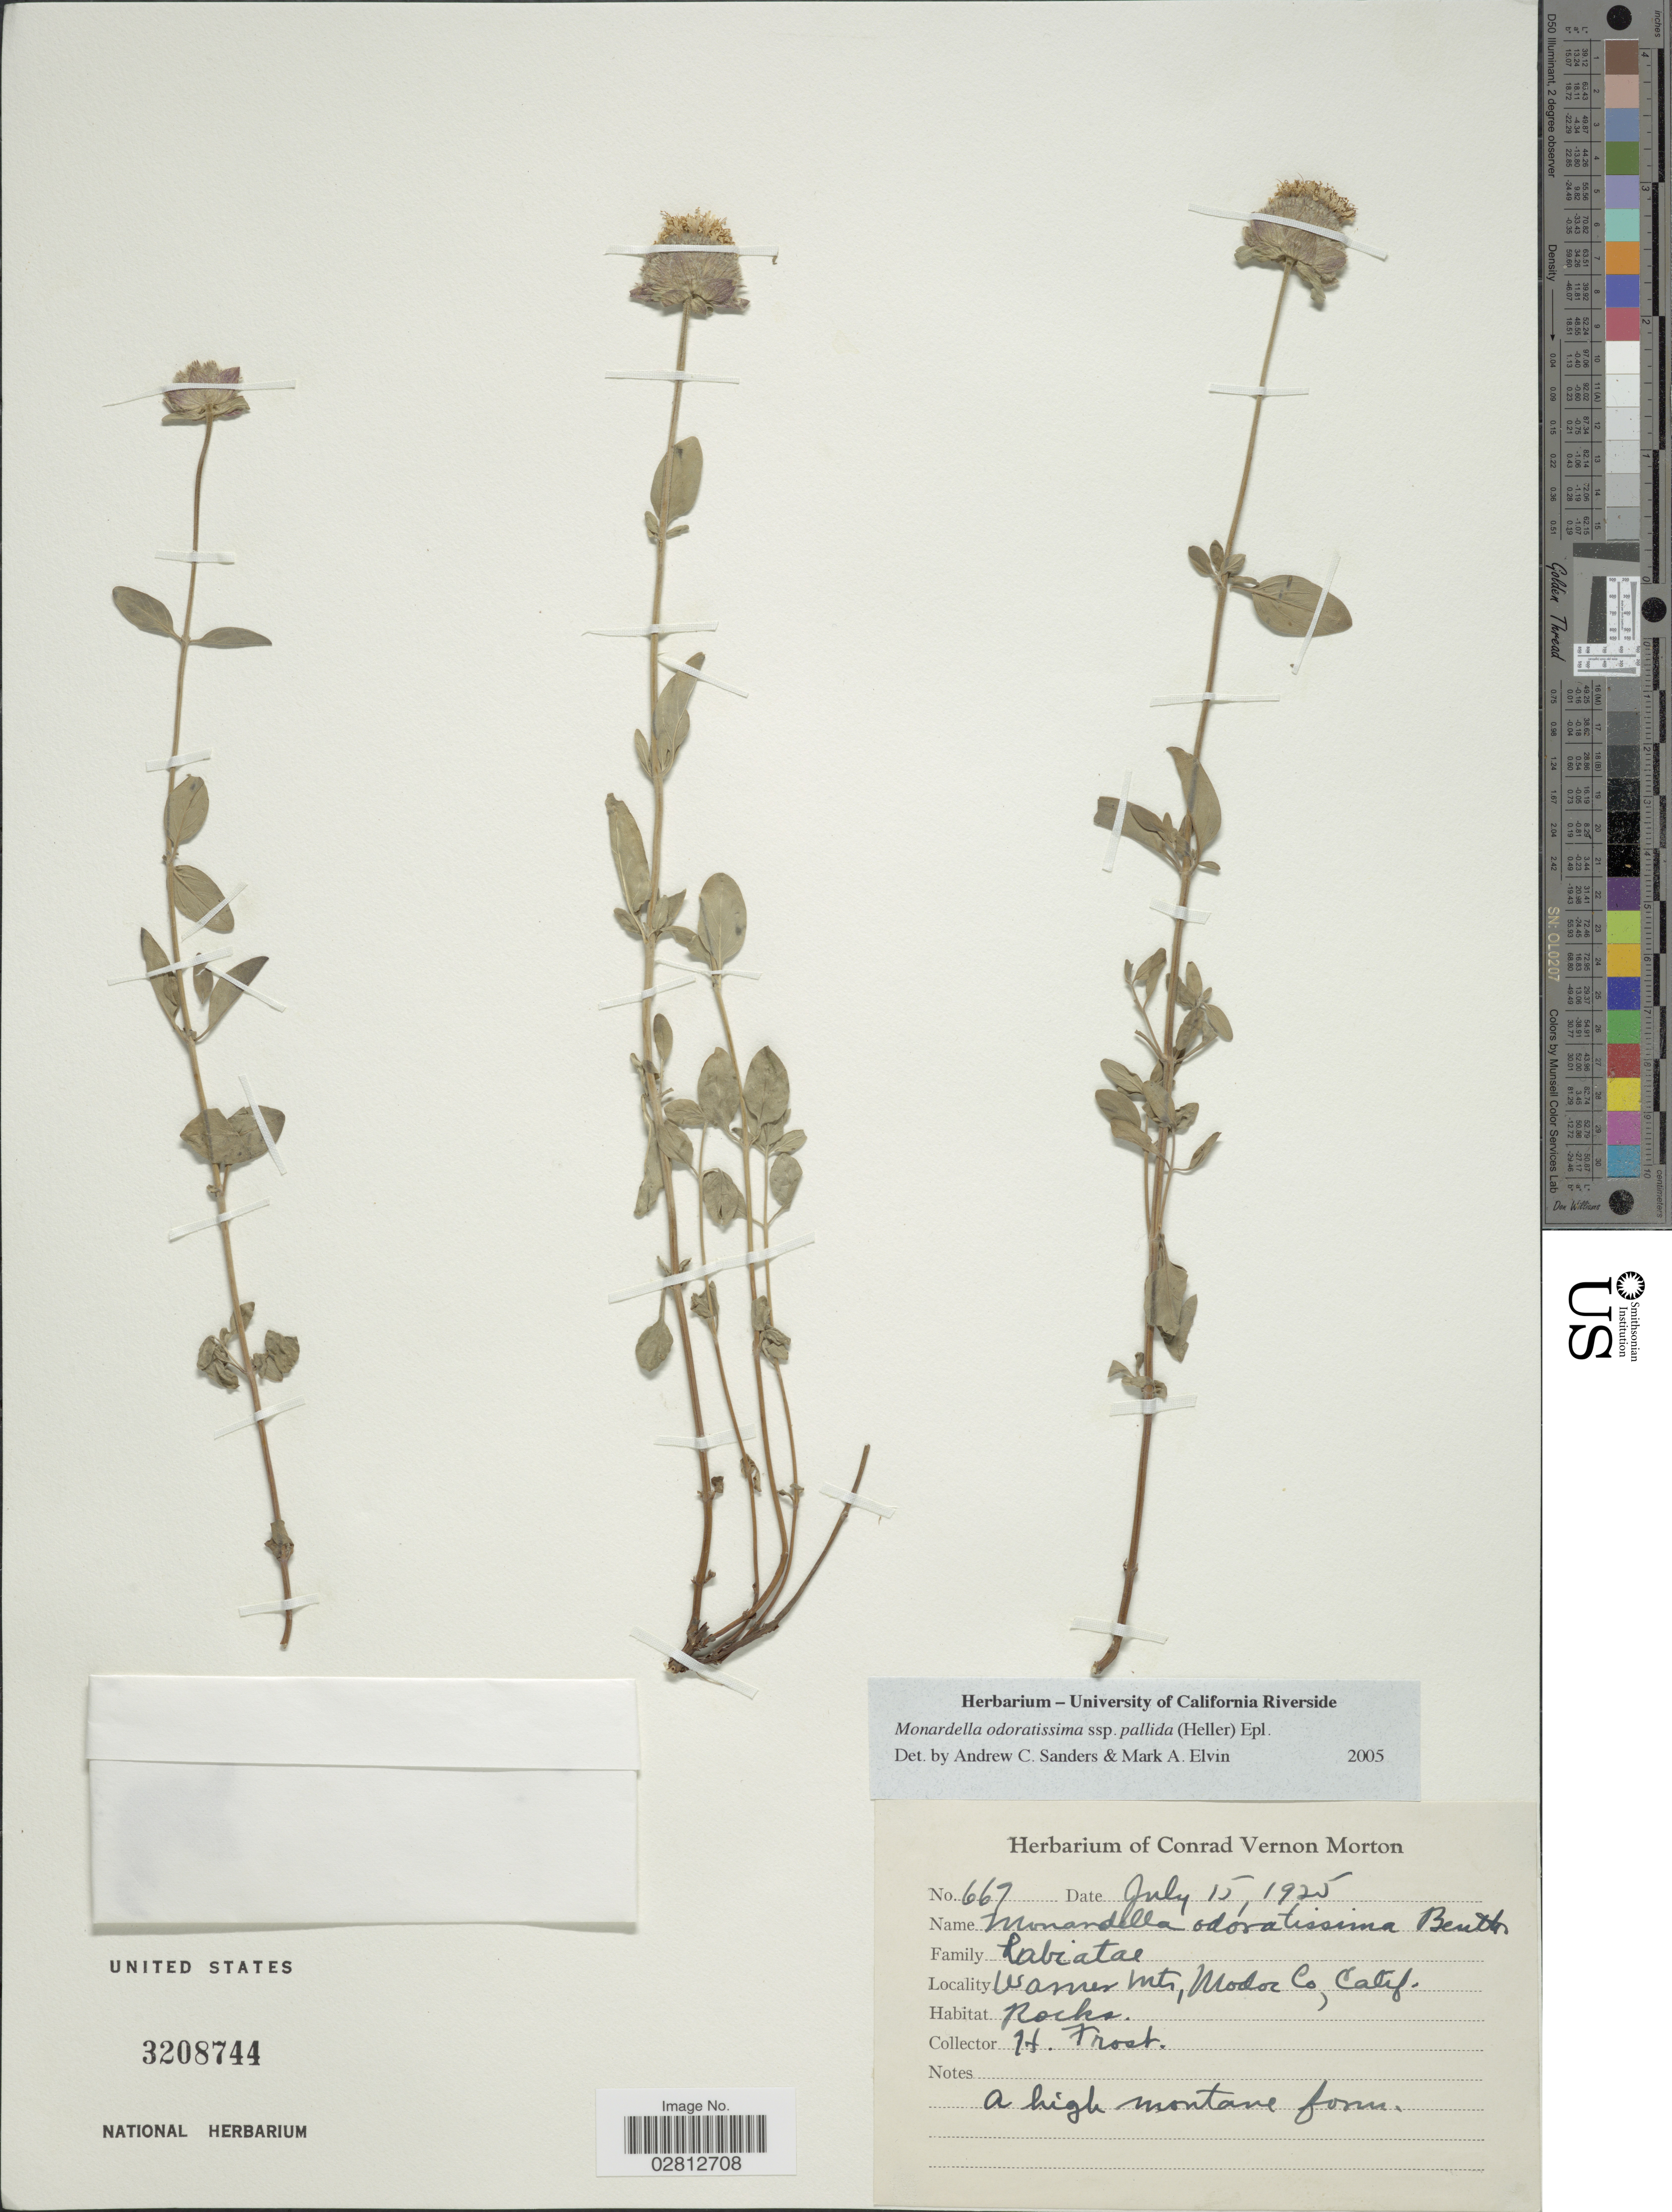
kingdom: Plantae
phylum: Tracheophyta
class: Magnoliopsida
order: Lamiales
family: Lamiaceae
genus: Monardella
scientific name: Monardella odoratissima subsp. pallida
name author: (A. Heller) Epling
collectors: H. Frost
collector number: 667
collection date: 1925-07-15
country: United States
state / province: California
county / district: Modoc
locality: Warner Mts., Modoc Co., Calif.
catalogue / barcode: US 3208744